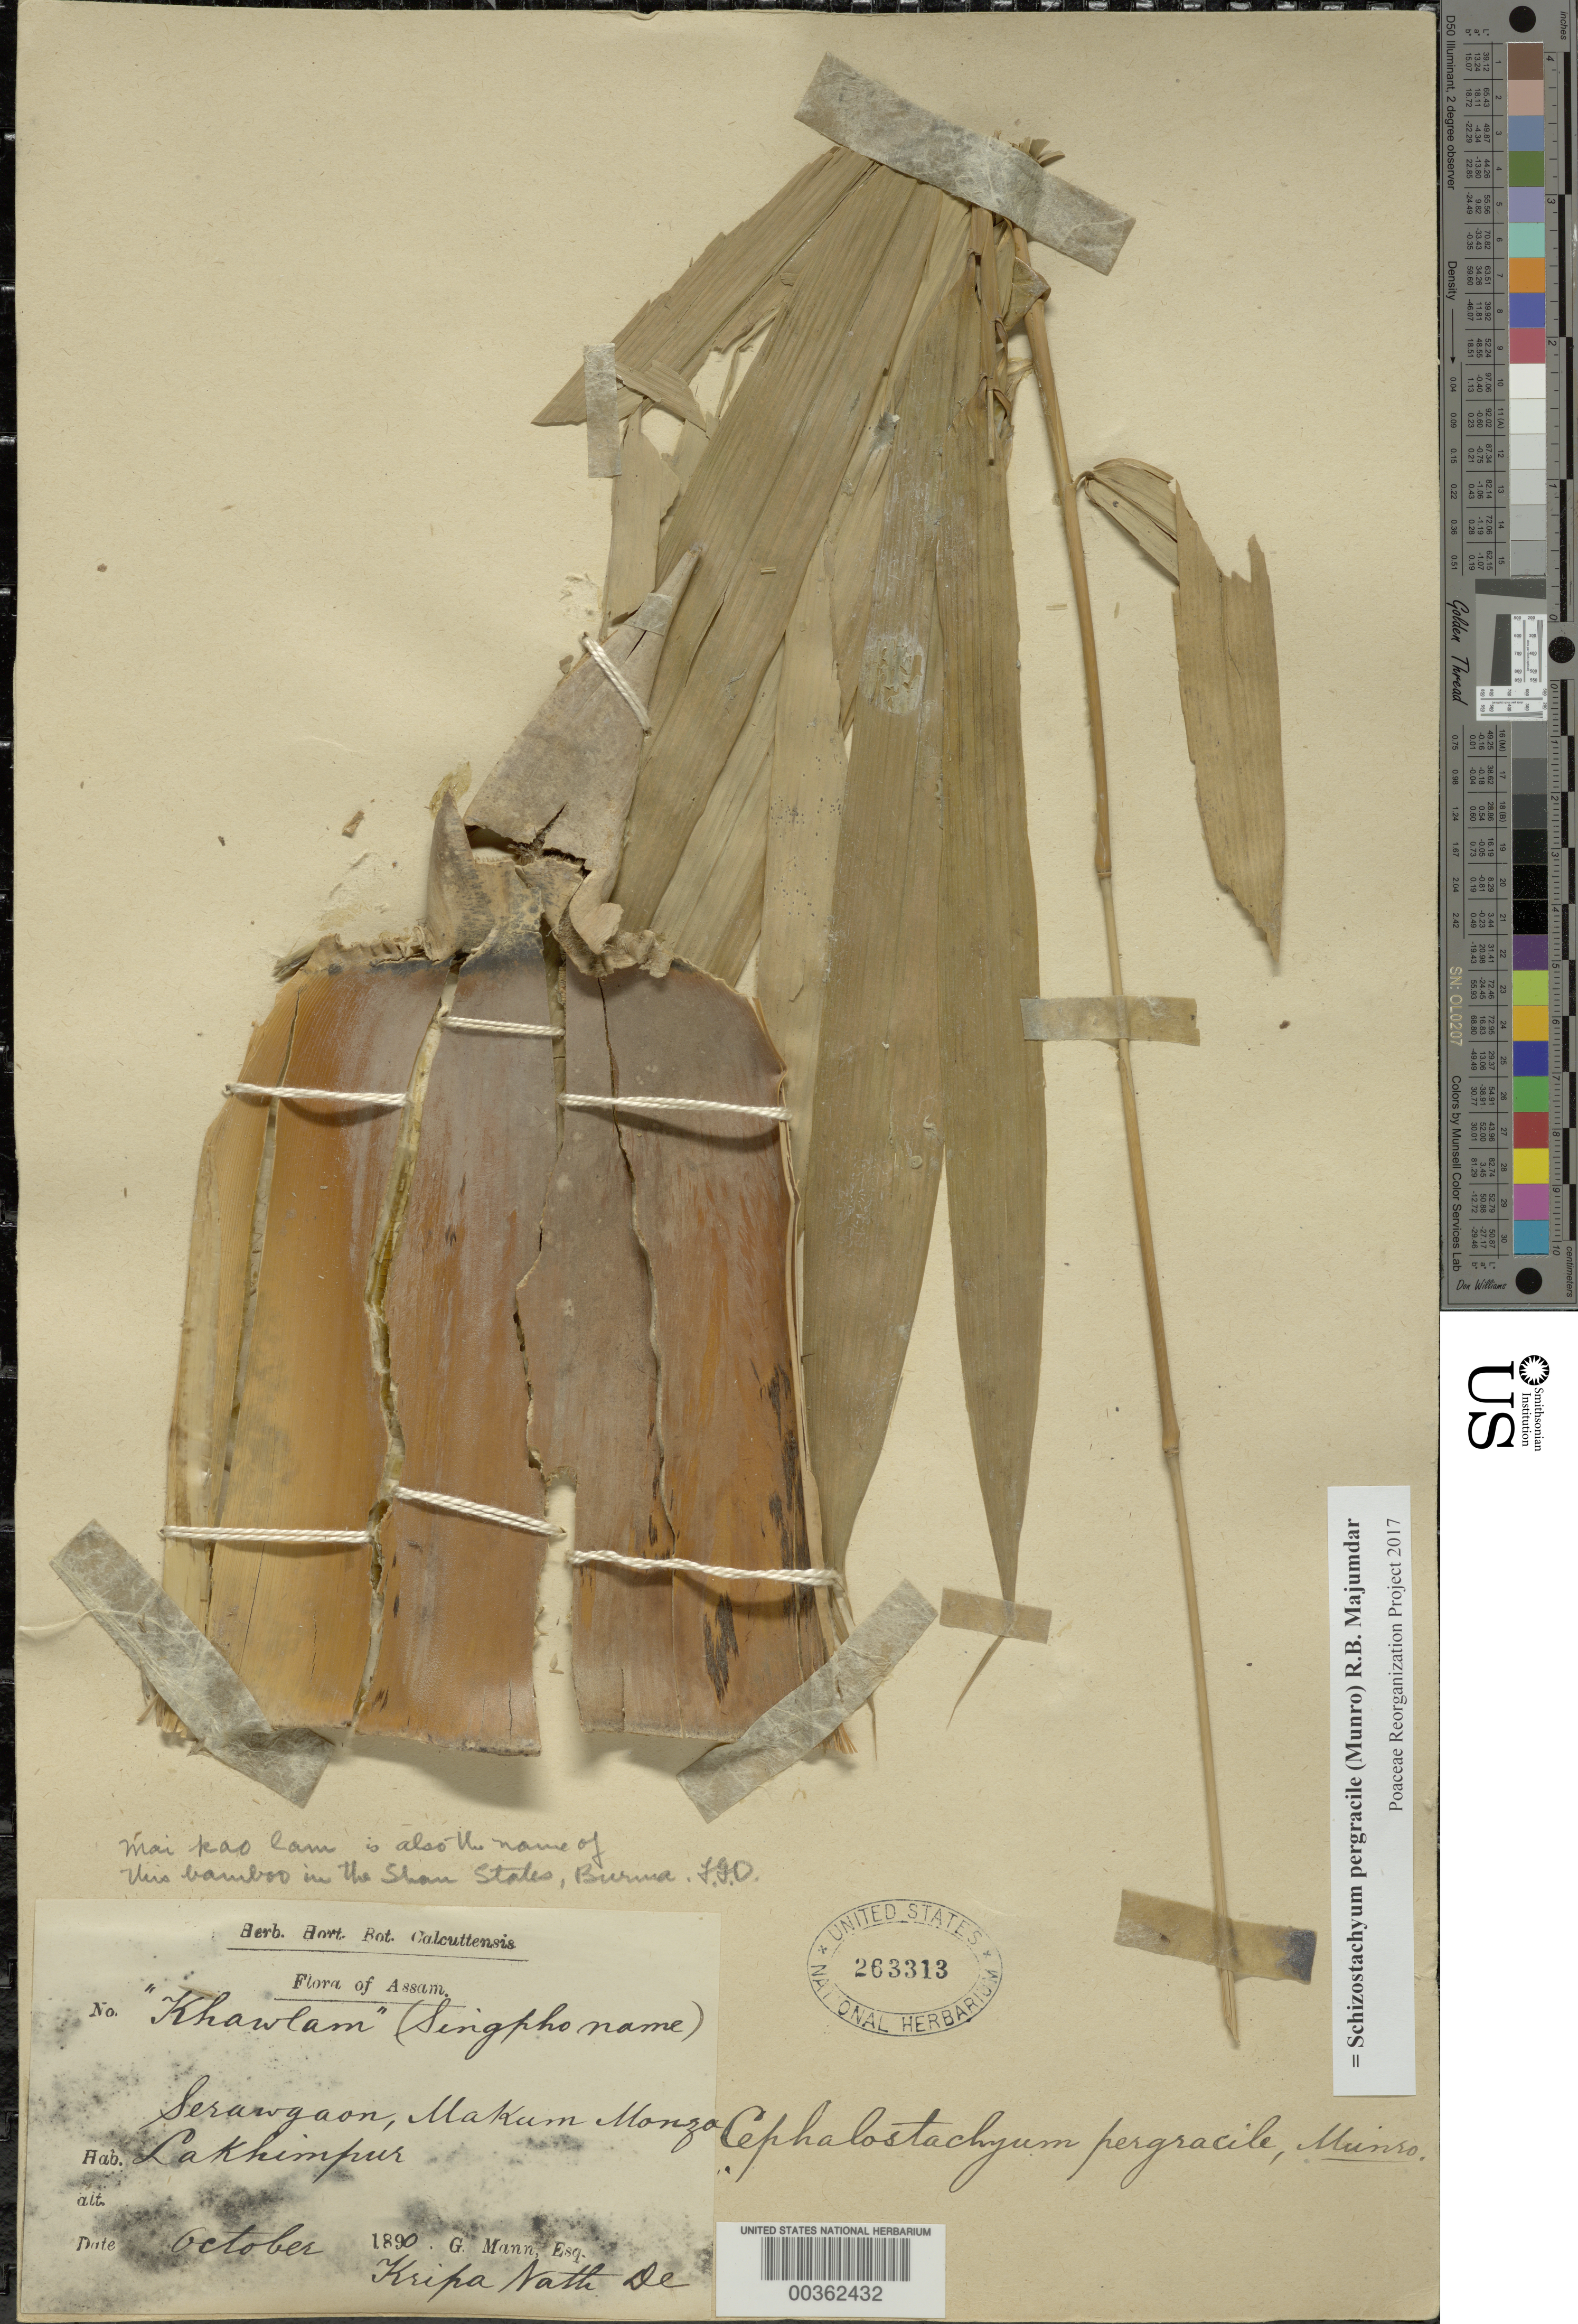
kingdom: Plantae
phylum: Tracheophyta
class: Liliopsida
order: Poales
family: Poaceae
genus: Schizostachyum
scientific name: Schizostachyum pergracile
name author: (Munro) R.B. Majumdar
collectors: G. Mann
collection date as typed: Oct 1890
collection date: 1890-10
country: India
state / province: Assam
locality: Flora of assam, serawgaon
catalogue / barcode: US 263313